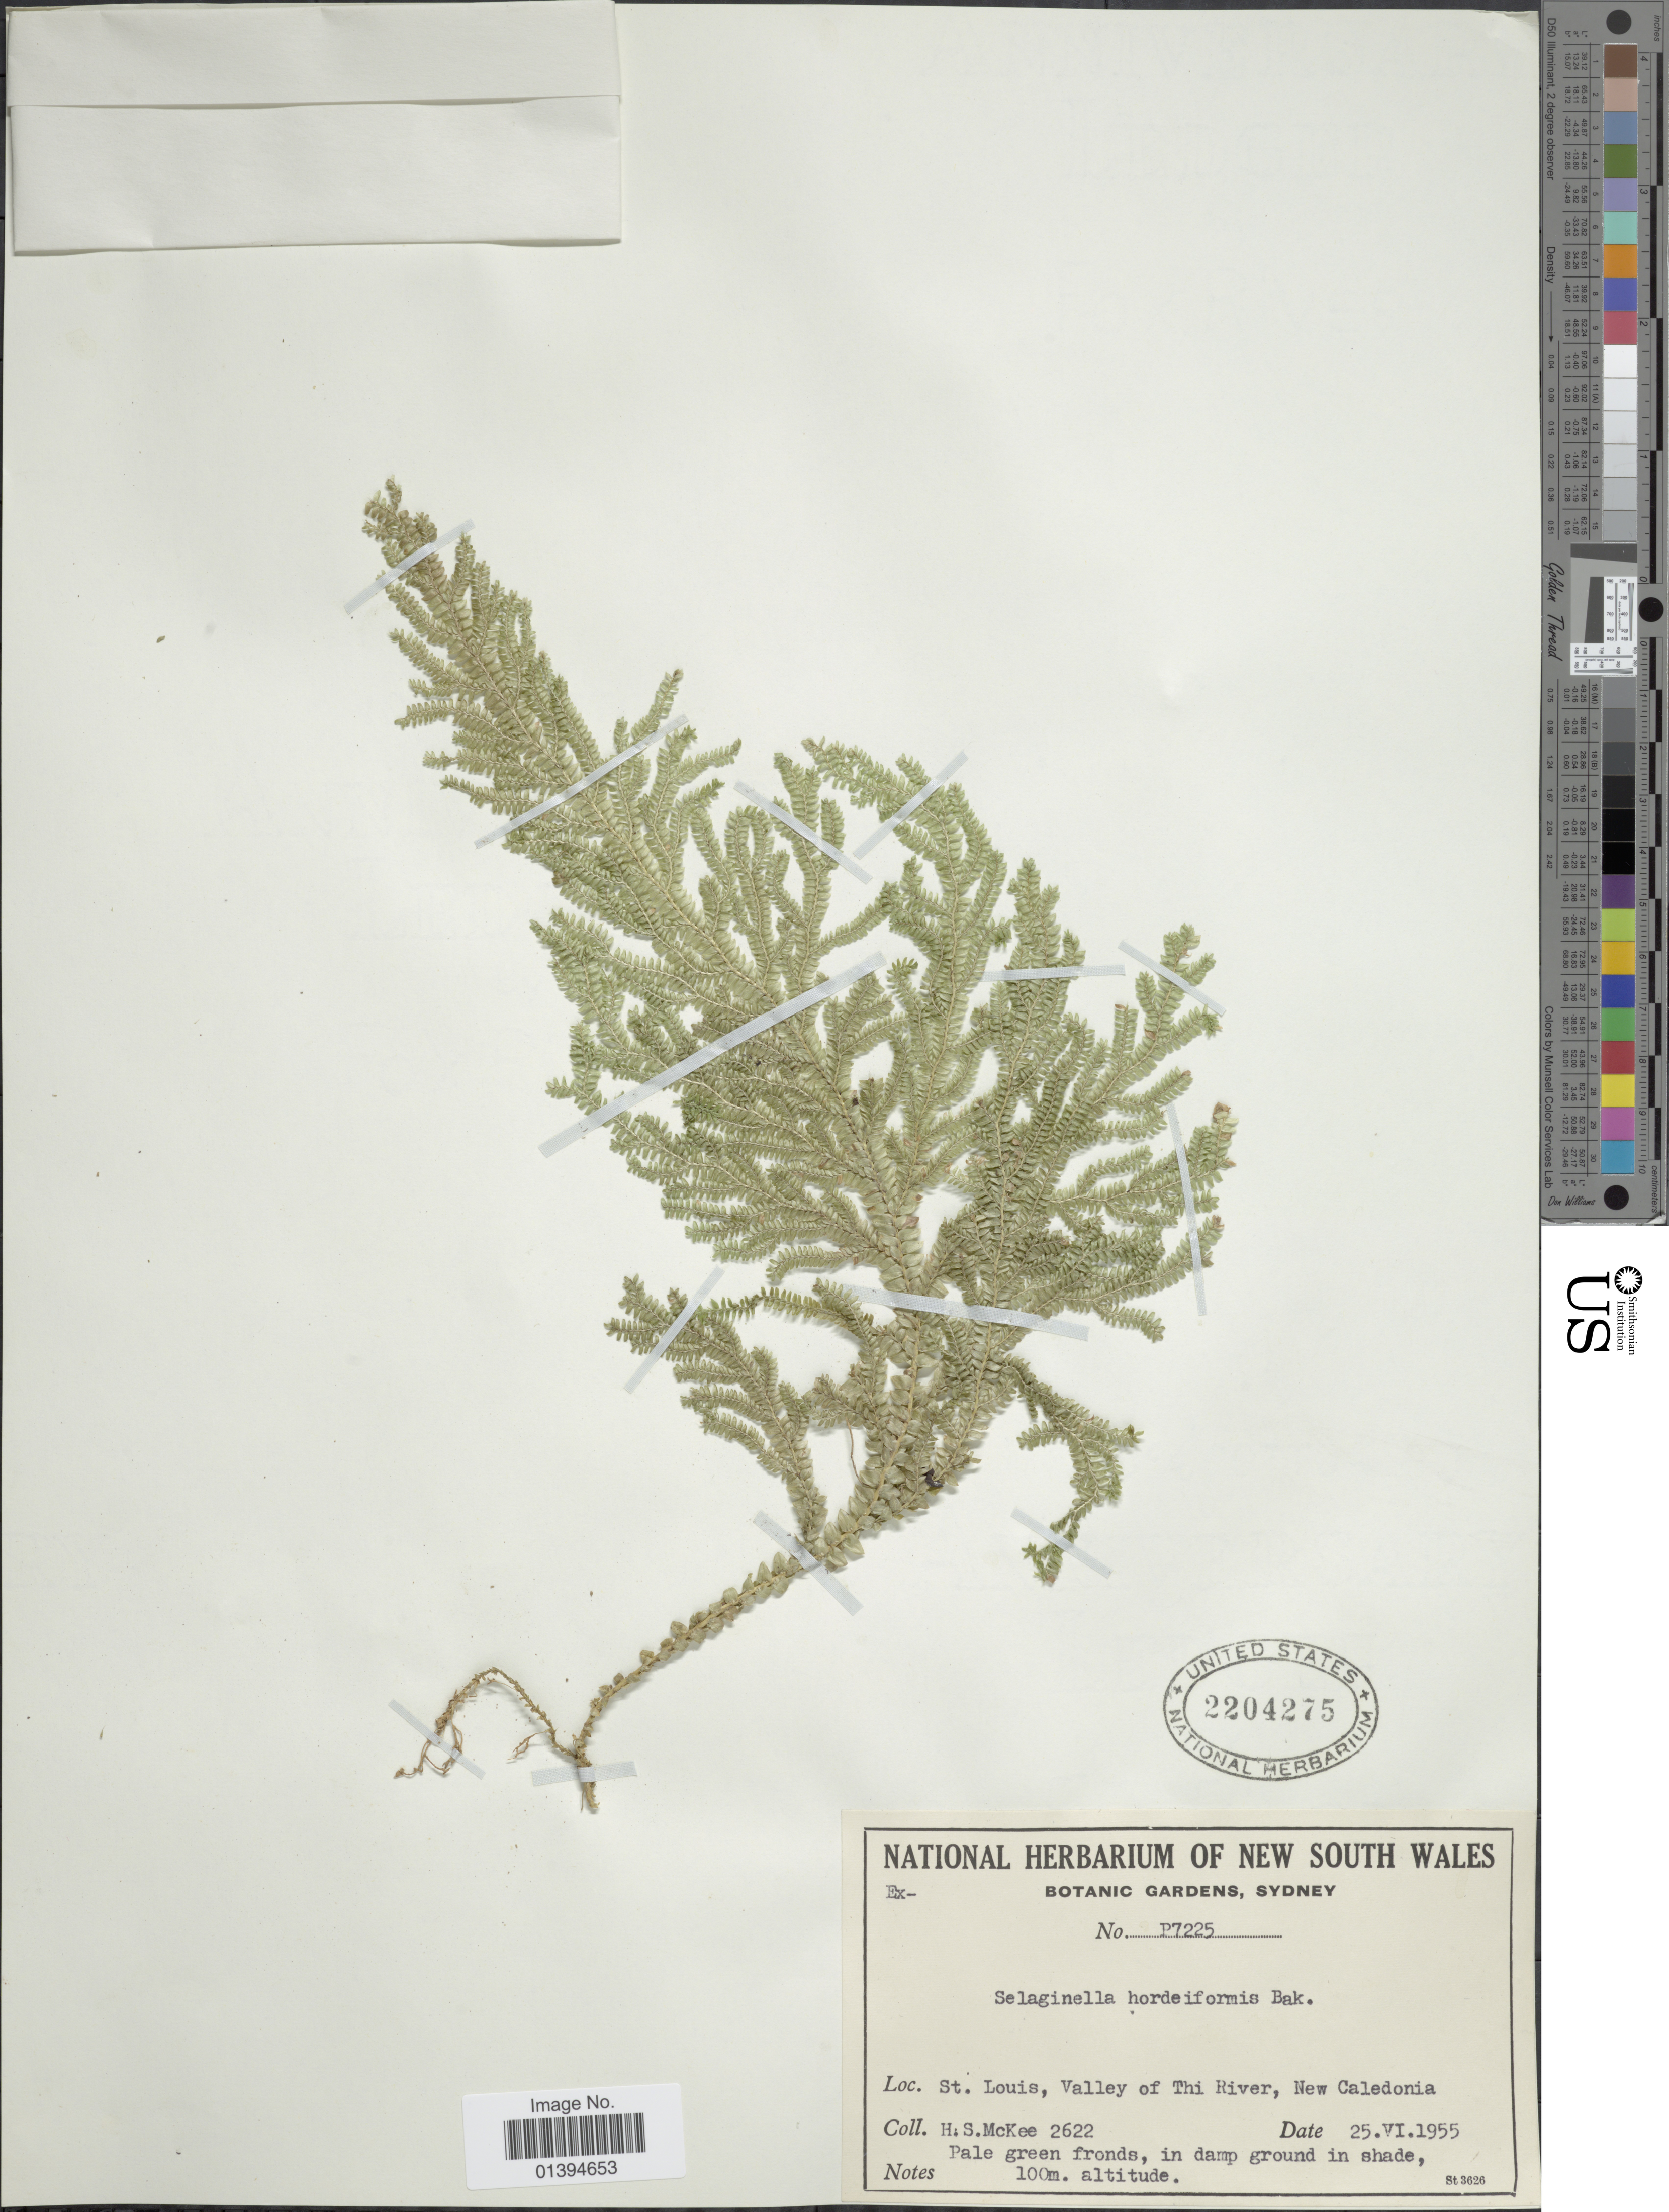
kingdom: Plantae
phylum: Tracheophyta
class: Lycopodiopsida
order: Selaginellales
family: Selaginellaceae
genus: Selaginella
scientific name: Selaginella hordeiformis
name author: Baker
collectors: H. S. McKee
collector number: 2622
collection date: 1955-06-25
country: New Caledonia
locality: St. Louis, valley of Thi River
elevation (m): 100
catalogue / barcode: US 2204275